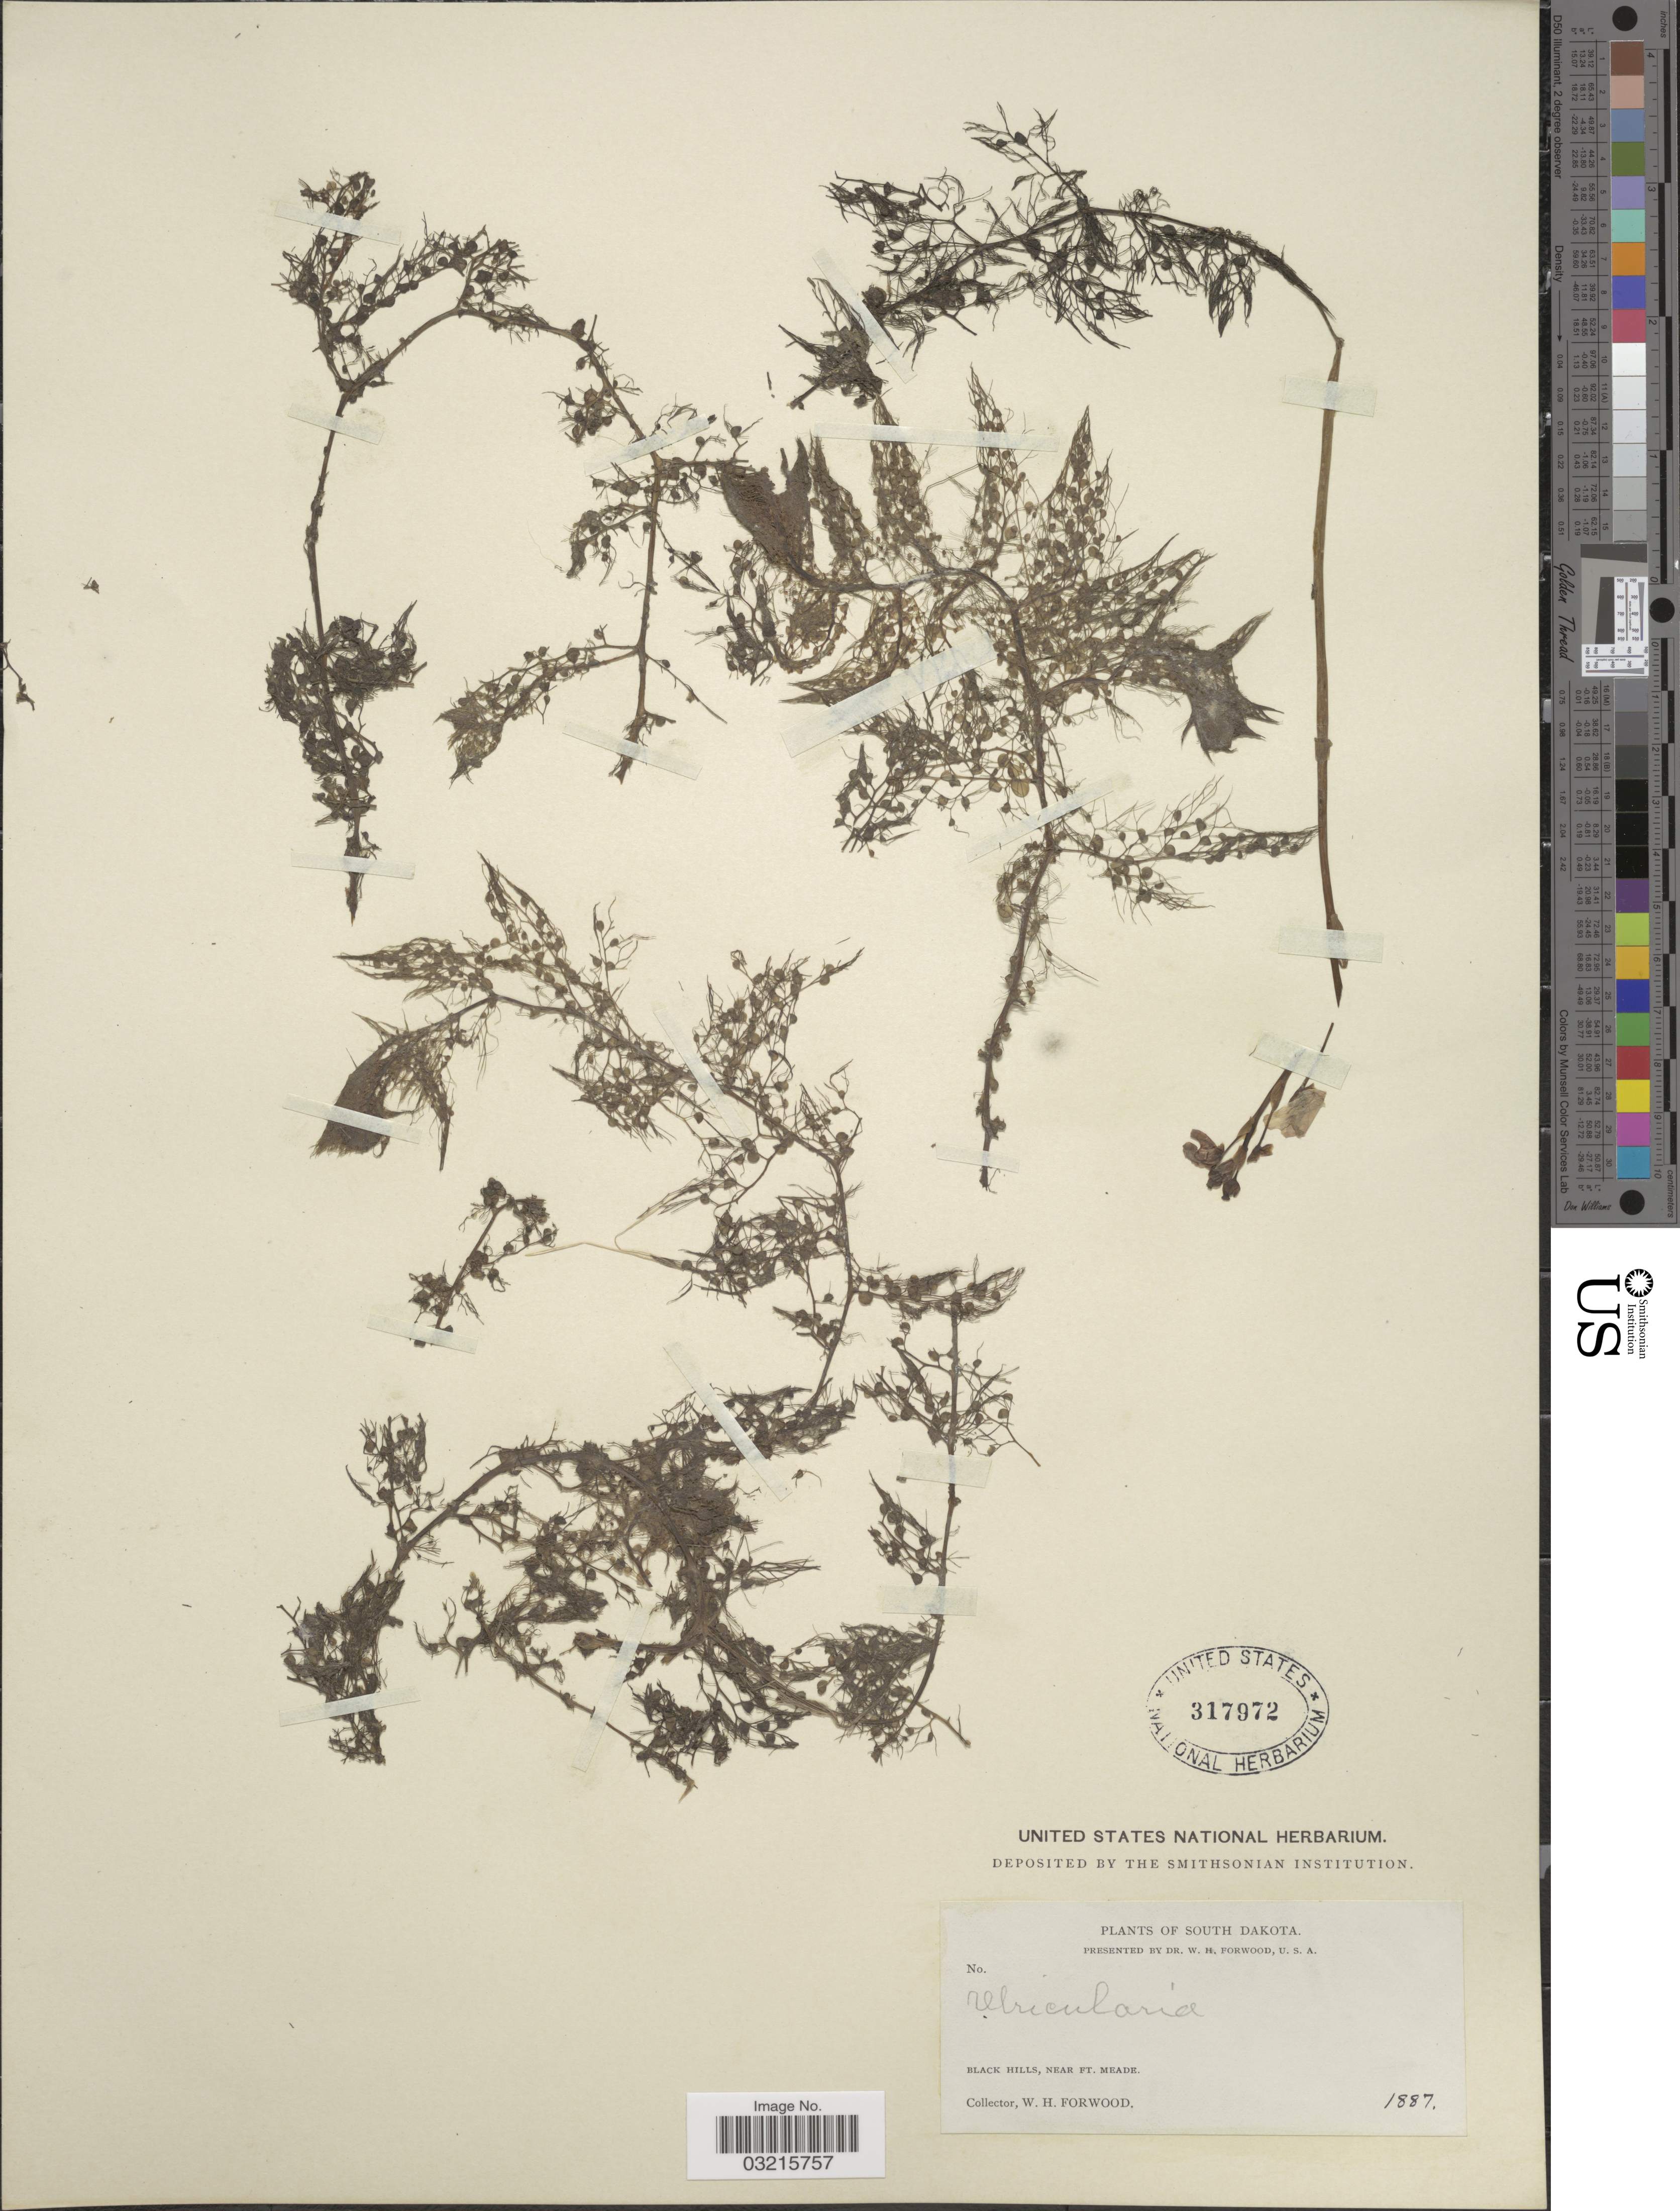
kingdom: Plantae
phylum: Tracheophyta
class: Magnoliopsida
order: Lamiales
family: Lentibulariaceae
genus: Utricularia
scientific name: Utricularia vulgaris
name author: L.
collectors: W. Forwood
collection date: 1887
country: United States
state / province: South Dakota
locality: Black Hills, near Ft. Meade.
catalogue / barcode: US 317972